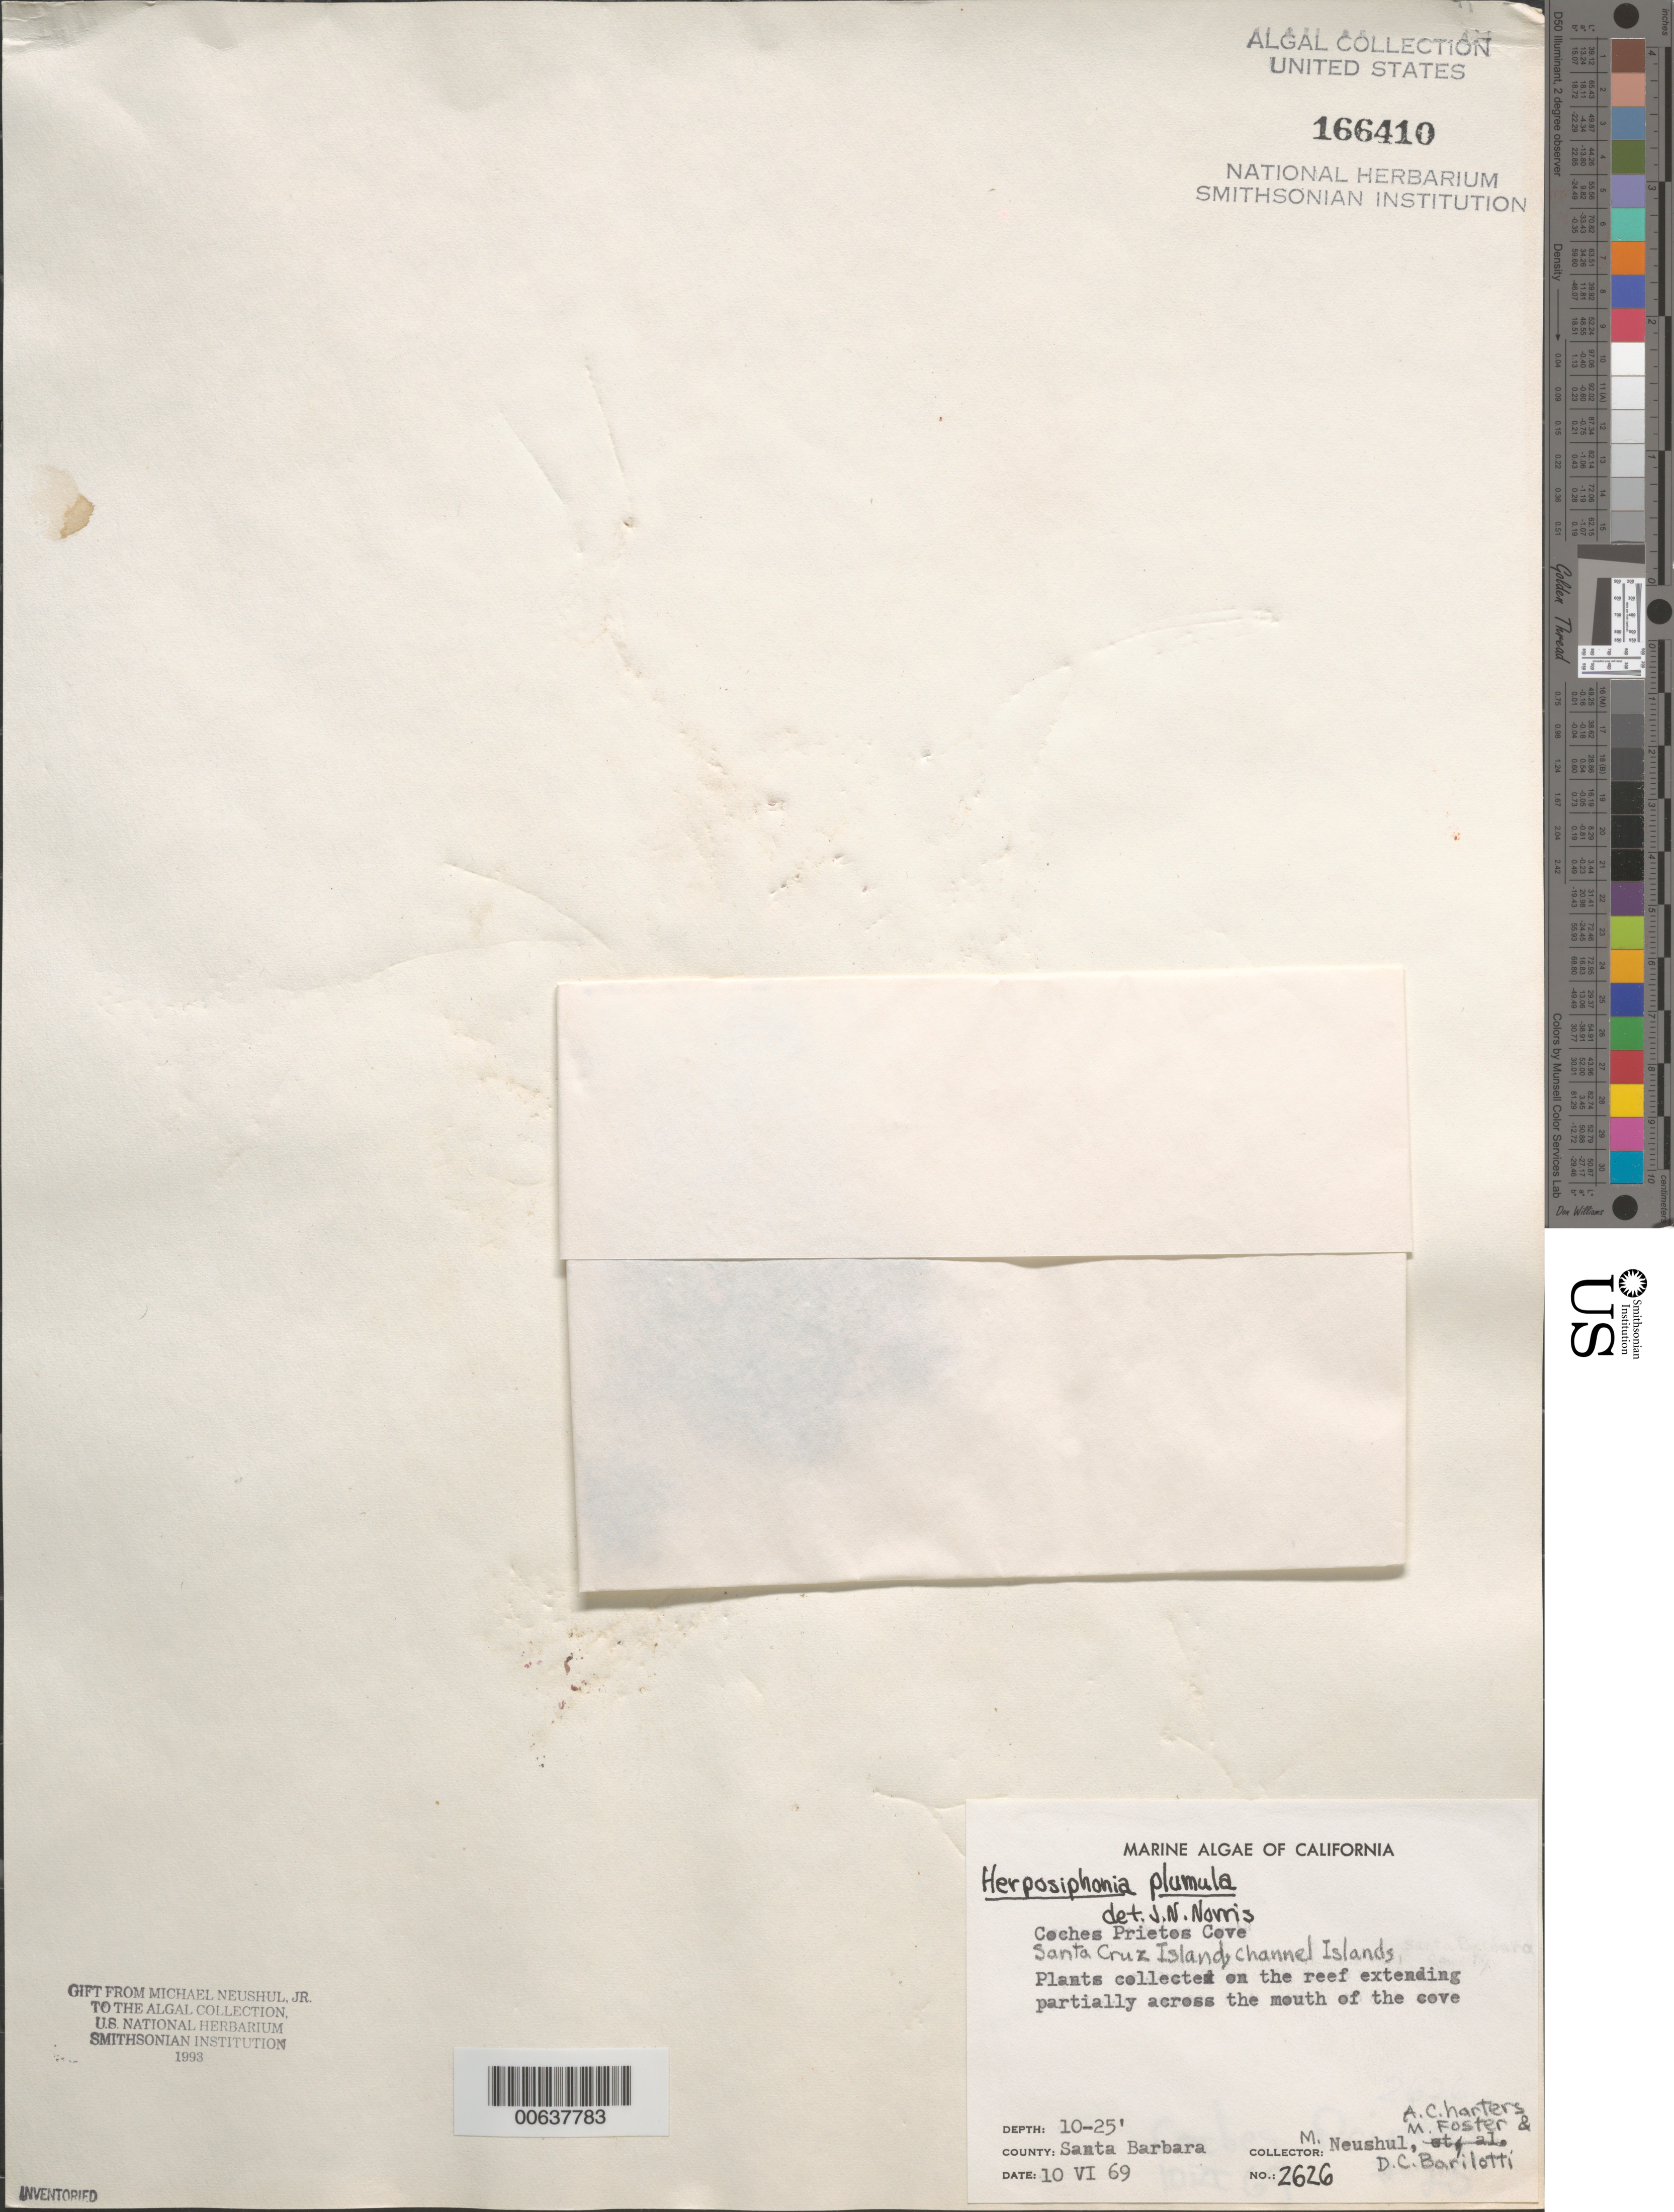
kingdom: Plantae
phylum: Rhodophyta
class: Florideophyceae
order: Ceramiales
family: Rhodomelaceae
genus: Herposiphonia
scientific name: Herposiphonia plumula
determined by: Norris, James N.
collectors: M. Neushul, A. Charters, M. Foster & D. C. Barilotti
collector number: Neushul 2626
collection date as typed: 10 Jun 1969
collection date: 1969-06-10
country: United States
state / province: California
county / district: Santa Barbara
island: Santa Cruz Island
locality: Coches Prietos Cove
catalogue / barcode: US 166410